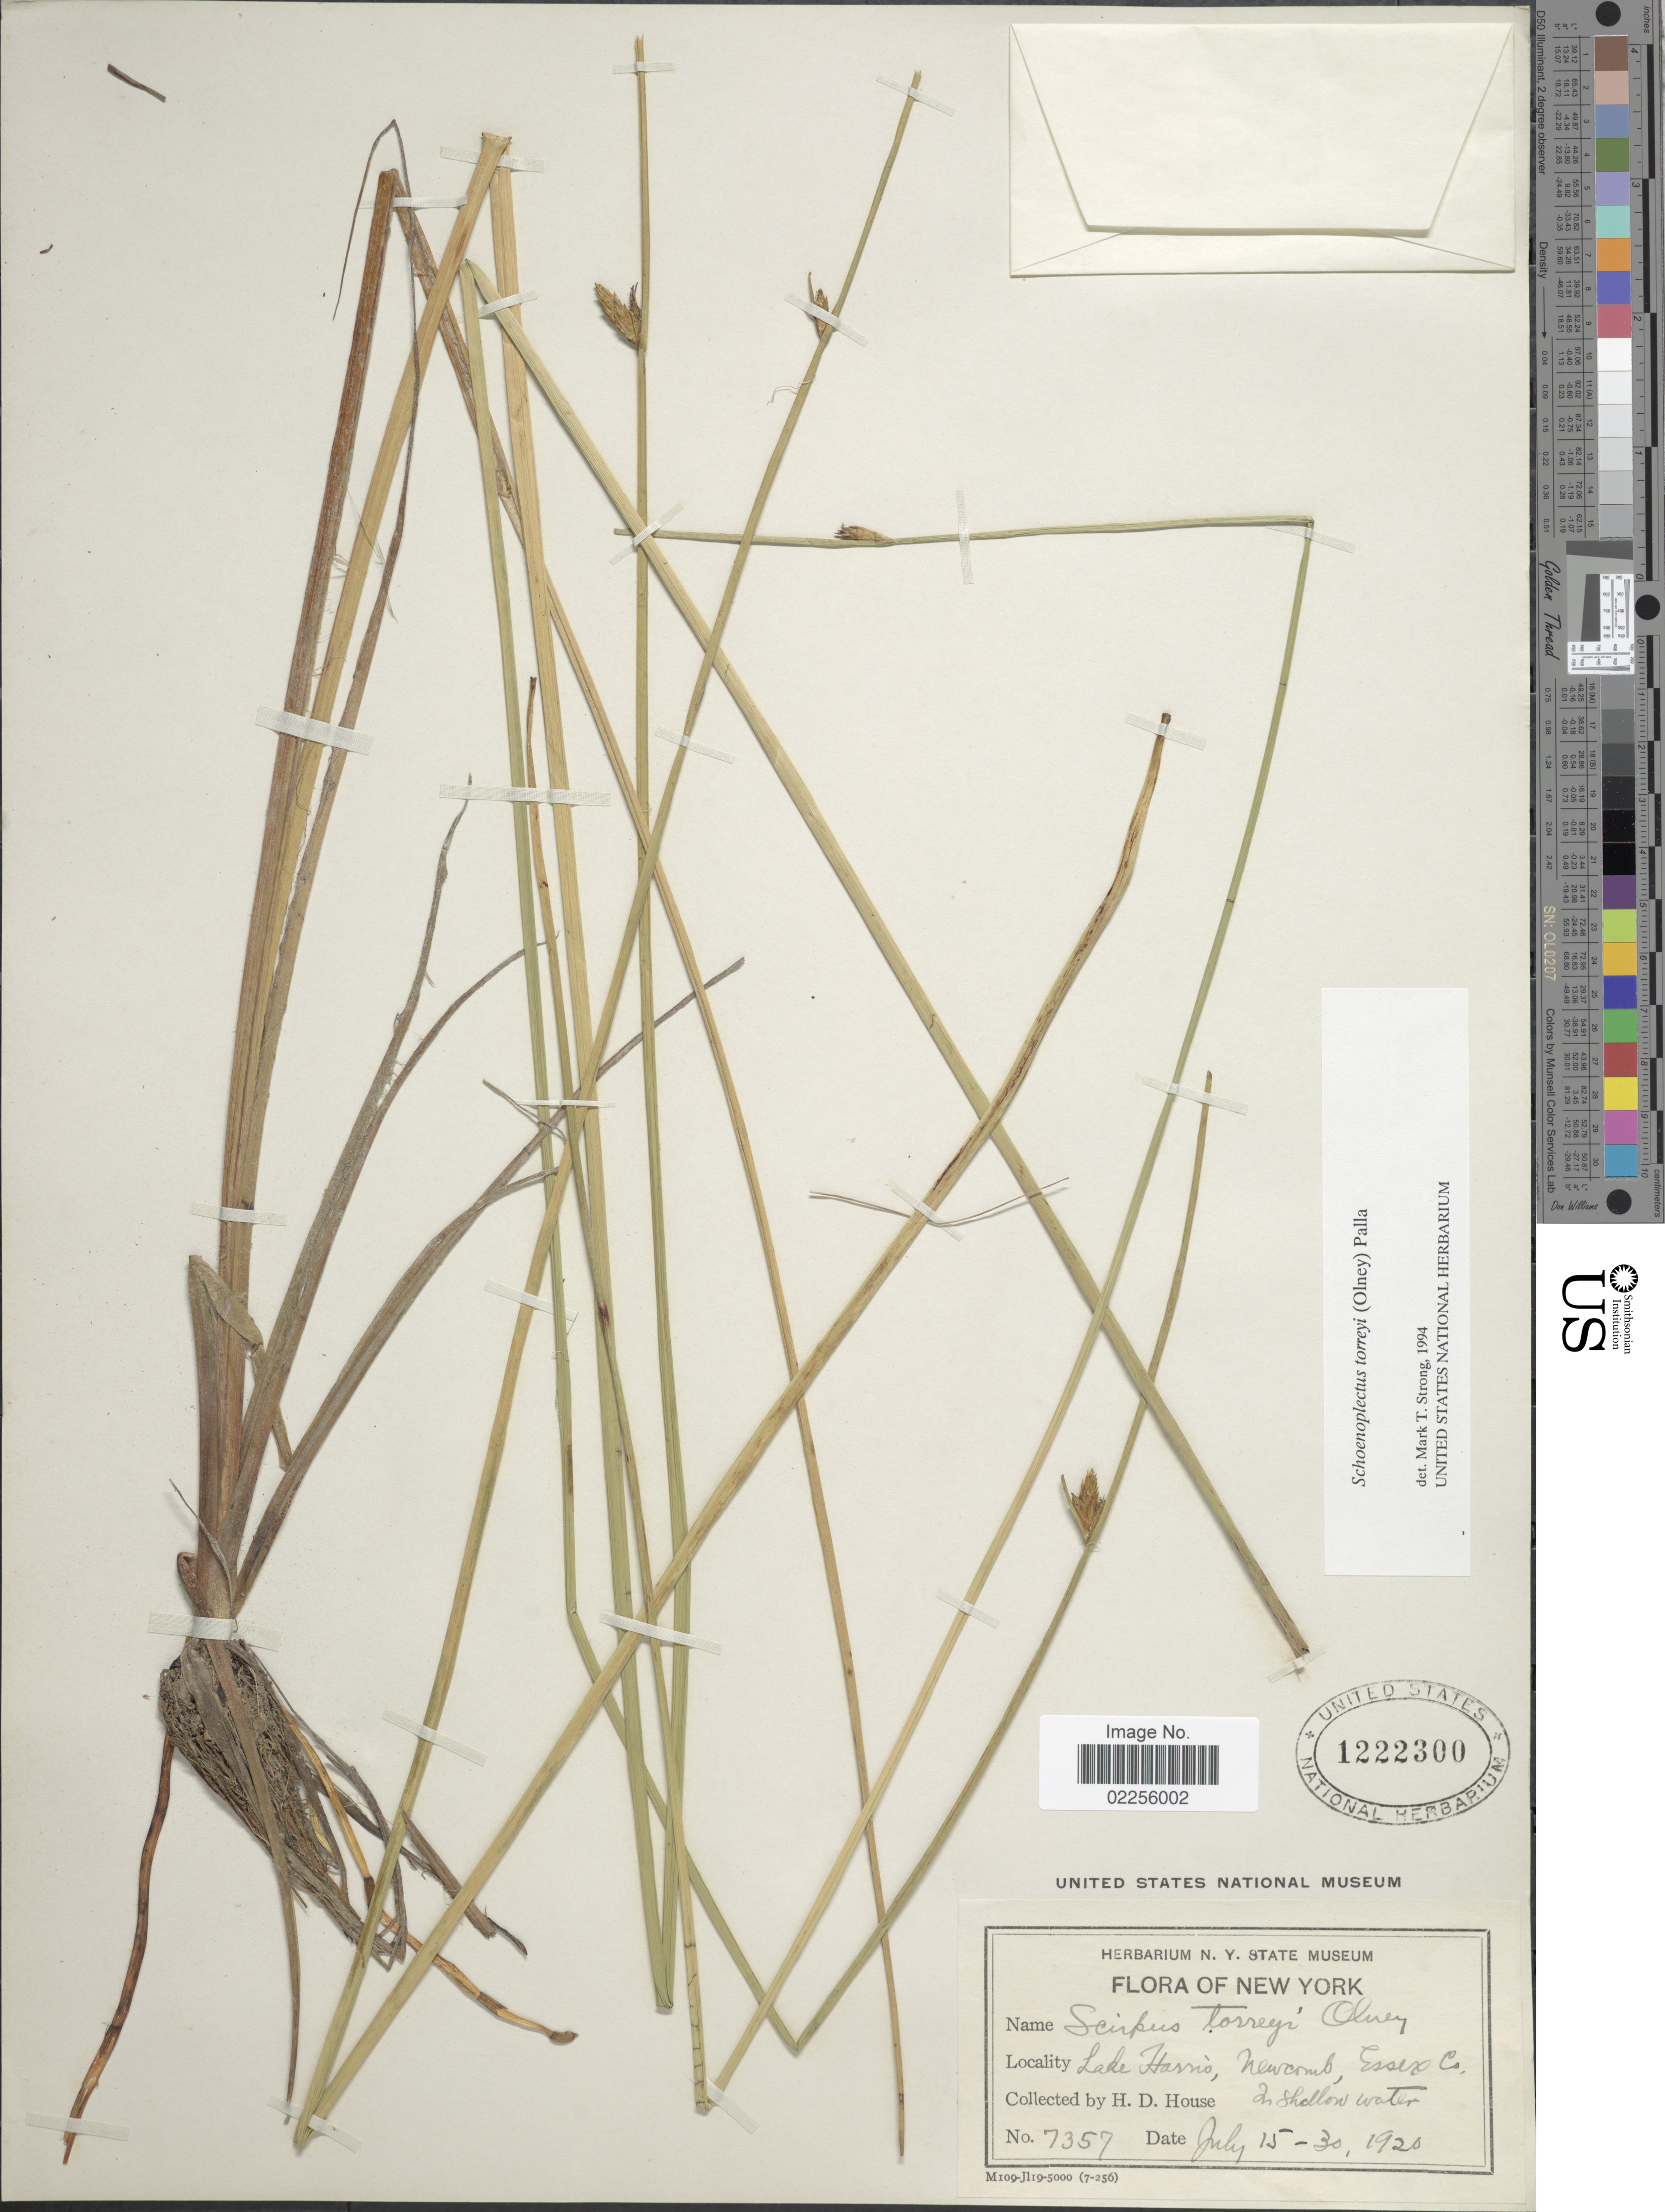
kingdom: Plantae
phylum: Tracheophyta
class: Liliopsida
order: Poales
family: Cyperaceae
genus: Schoenoplectus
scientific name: Schoenoplectus torreyi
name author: (Olney) Palla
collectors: H. D. House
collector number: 7357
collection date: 1920-07-15/1920-07-30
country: United States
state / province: New York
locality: Lake Harris, Newcomb, Essex Co, In shallow water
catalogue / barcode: US 1222300